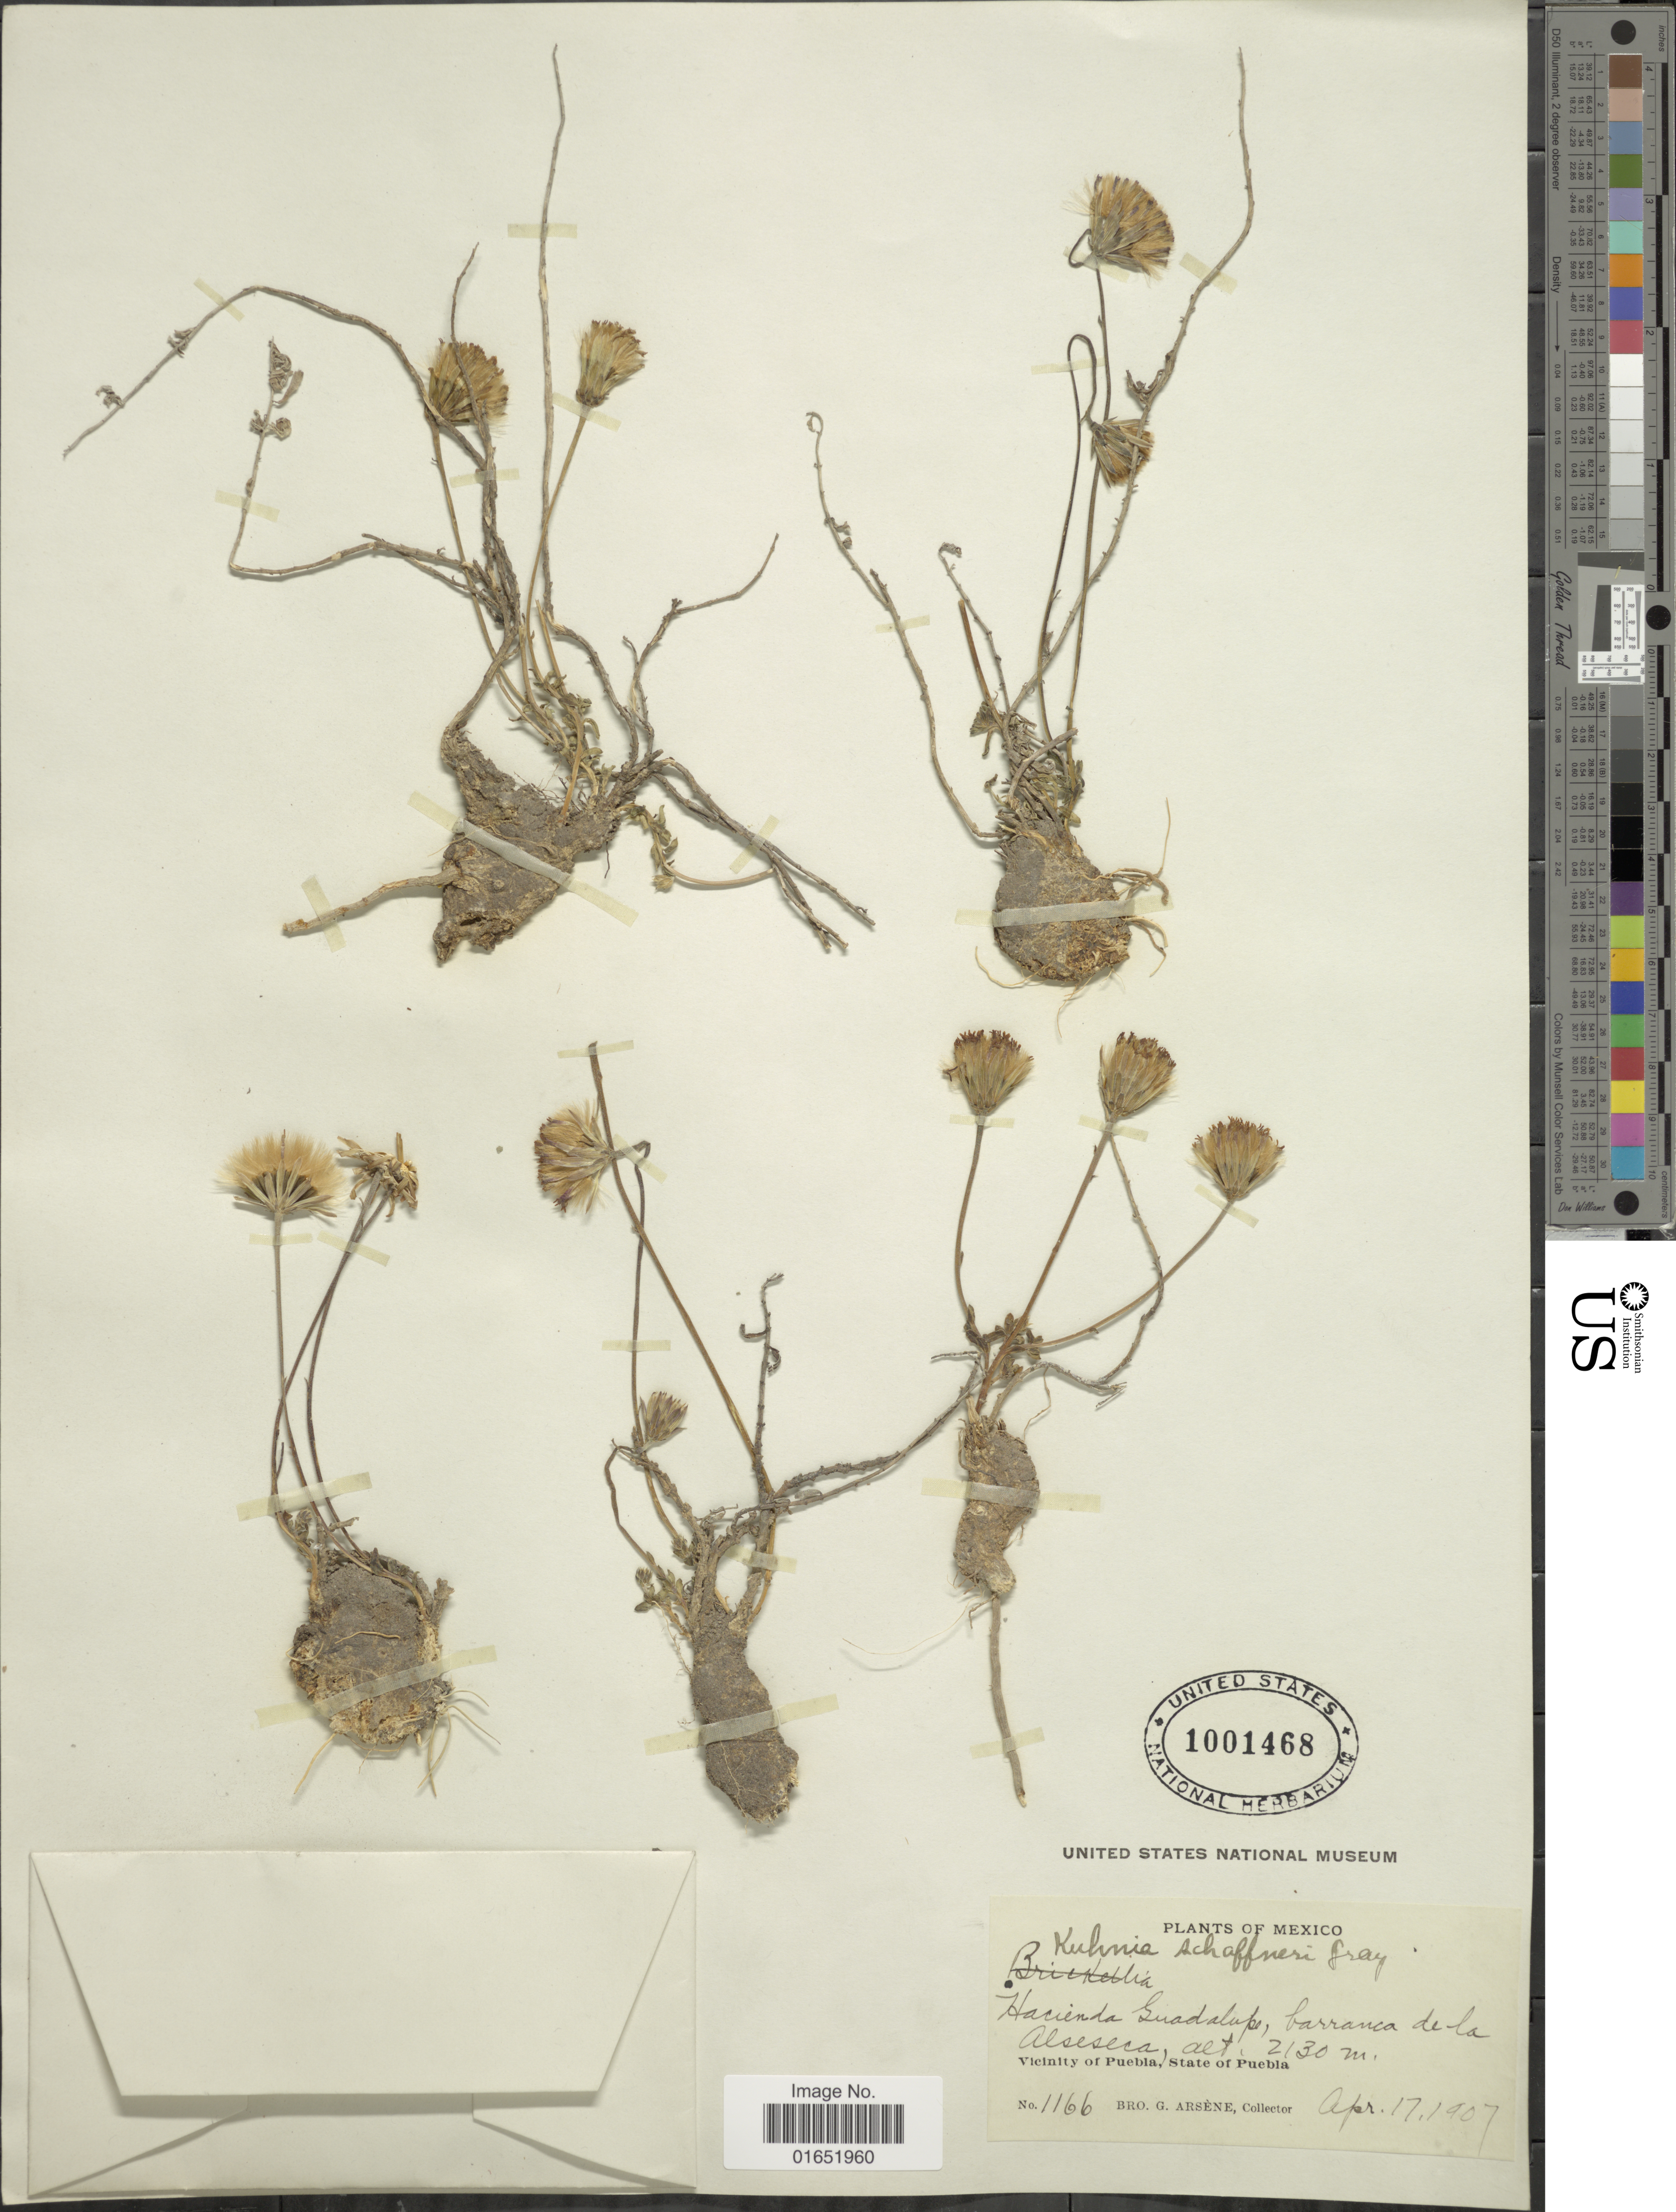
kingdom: Plantae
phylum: Tracheophyta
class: Magnoliopsida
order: Asterales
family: Asteraceae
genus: Brickellia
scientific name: Brickellia microphylla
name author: (Nutt.) A. Gray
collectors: Bro. G. Arsène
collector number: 1166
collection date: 1907-04-17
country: Mexico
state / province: Puebla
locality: Hacienda Guadalupe, barranca de la Alseseca, Vicinity of Puebla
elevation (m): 2130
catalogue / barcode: US 1001468